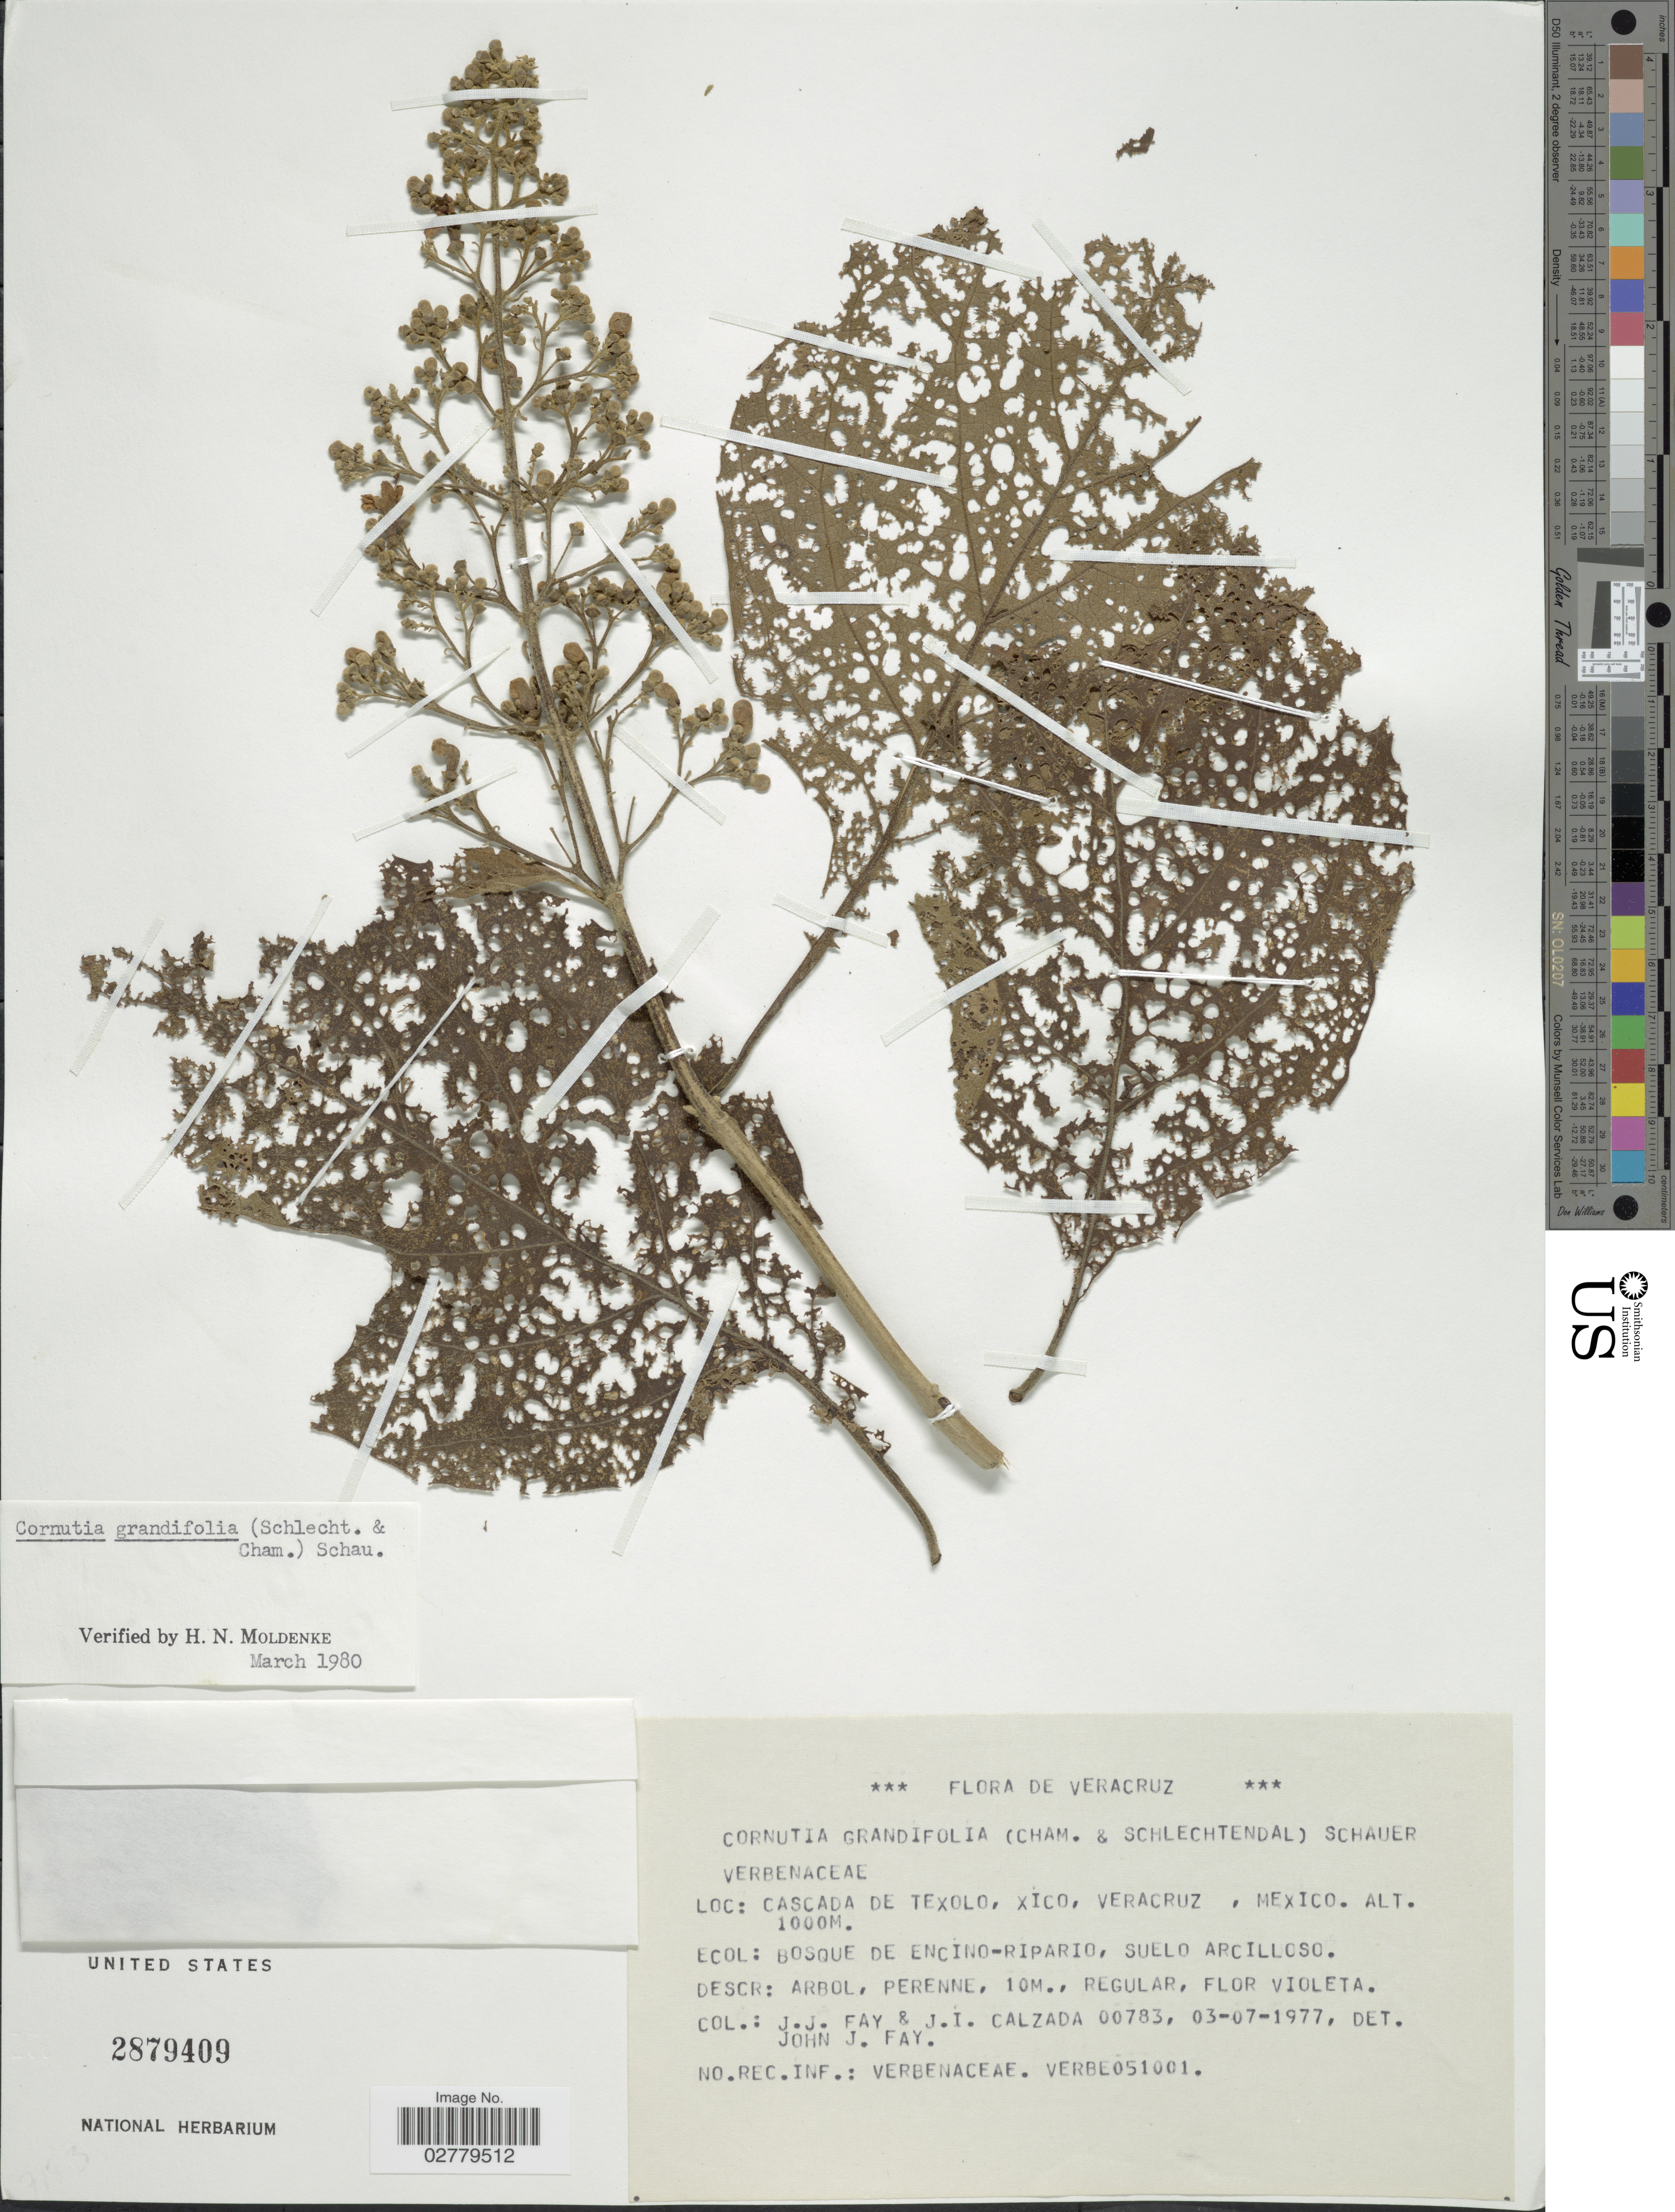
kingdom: Plantae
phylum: Tracheophyta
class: Magnoliopsida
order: Lamiales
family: Lamiaceae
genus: Cornutia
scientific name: Cornutia grandifolia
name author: (Cham. & Schltdl.) Schauer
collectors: J. Fay & J. I. Calzada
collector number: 00783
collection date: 1977-07-03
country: Mexico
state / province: Veracruz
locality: Cascada de Texolo, Xico, Veracruz.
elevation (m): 1000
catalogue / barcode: US 2879409